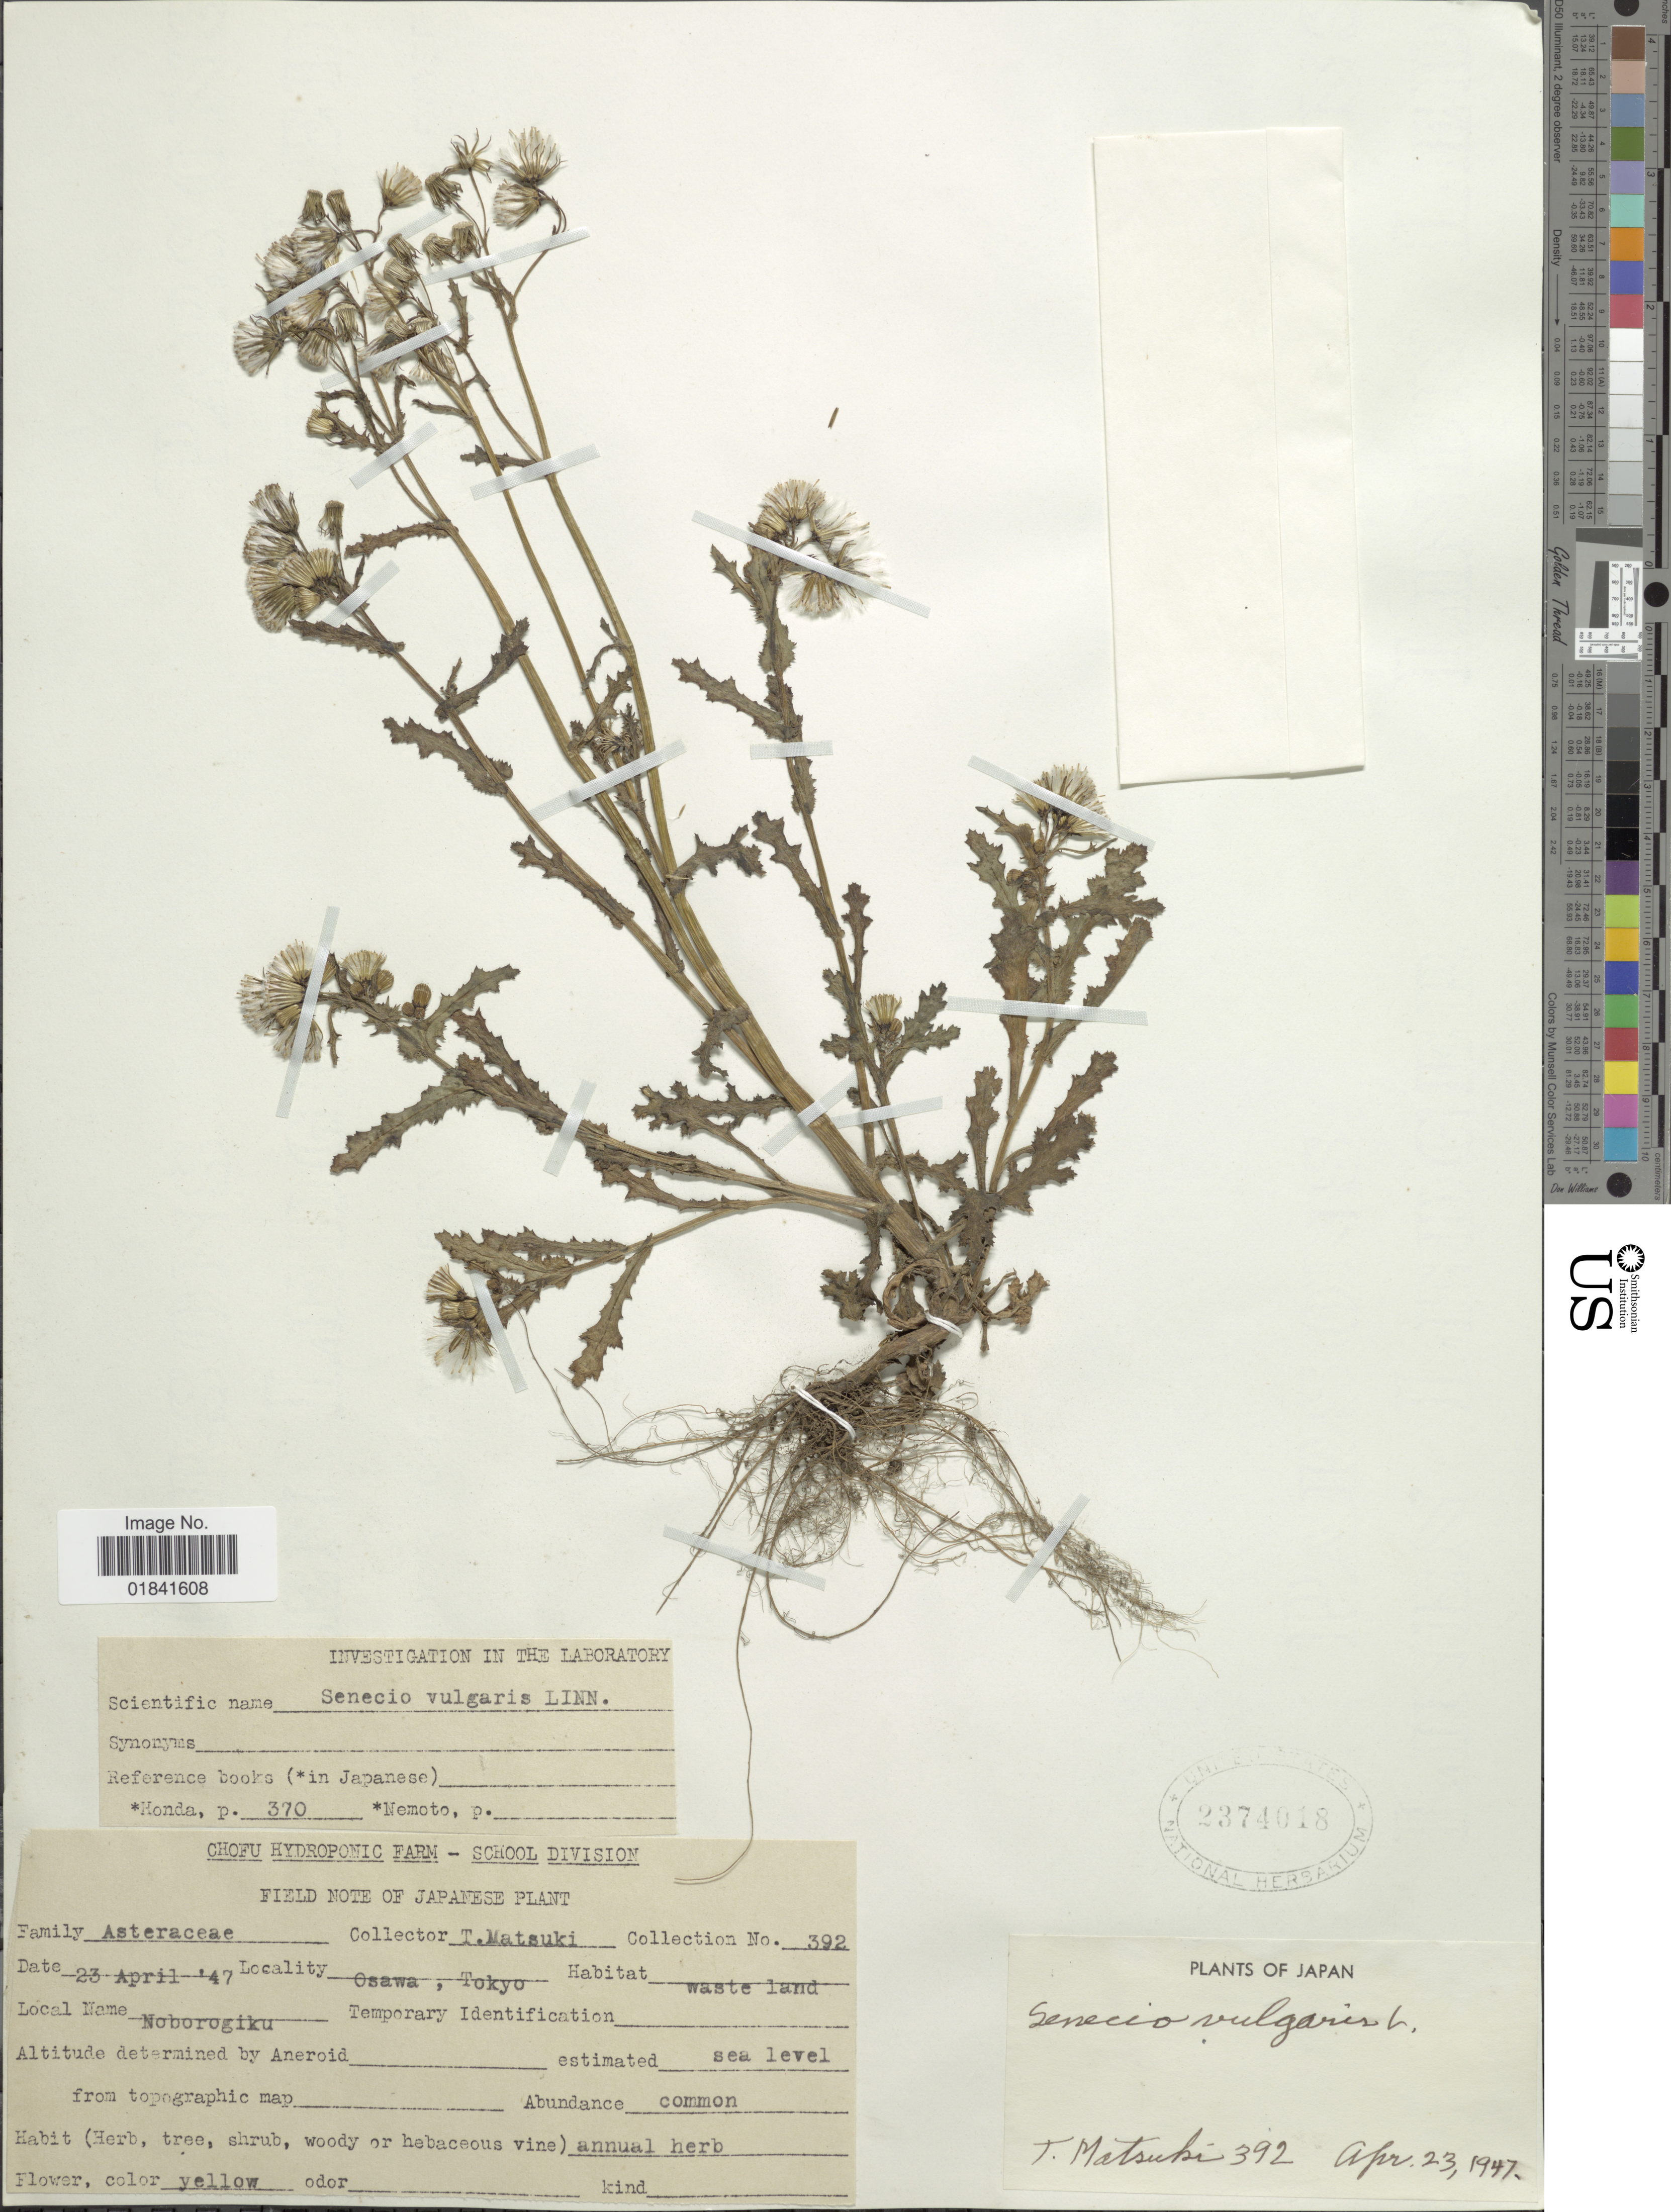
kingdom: Plantae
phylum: Tracheophyta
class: Magnoliopsida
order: Asterales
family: Asteraceae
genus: Senecio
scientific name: Senecio vulgaris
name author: L.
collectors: T. Matsuki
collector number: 392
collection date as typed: Transcribed d/m/y: 23/4/47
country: Japan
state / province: Tokyo, Federal City of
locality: Osawa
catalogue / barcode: US 2374018